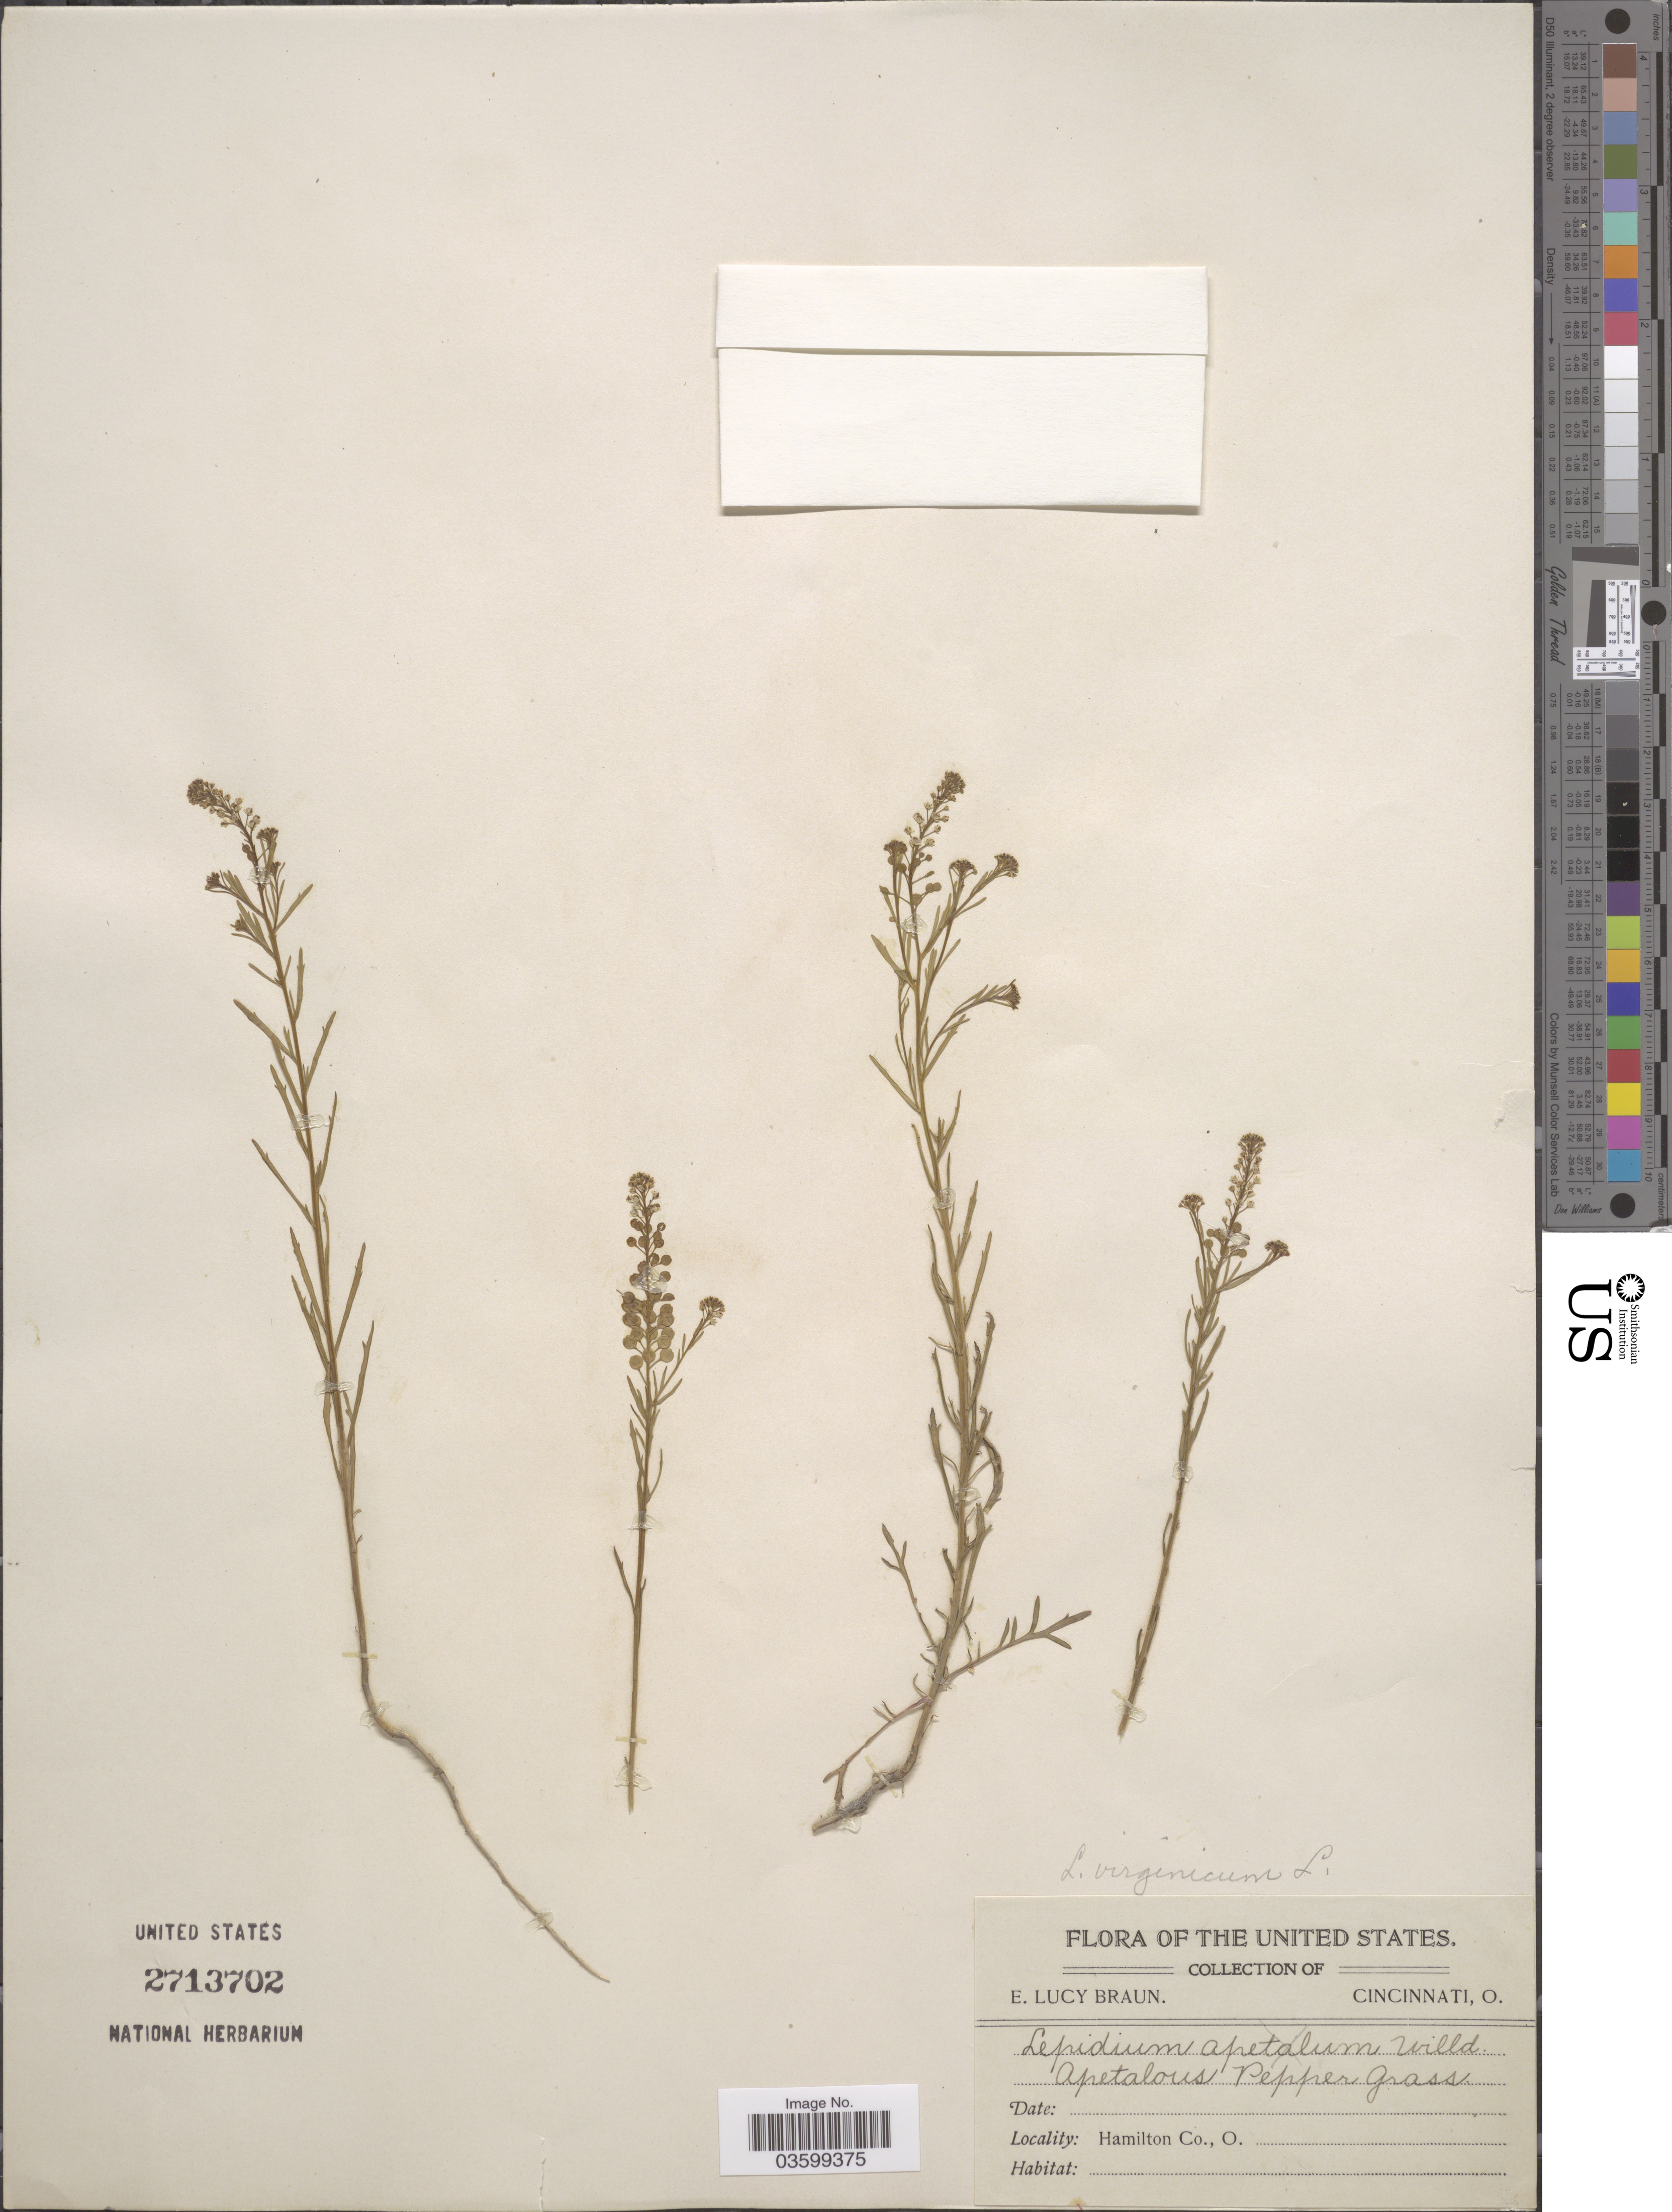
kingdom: Plantae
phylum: Tracheophyta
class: Magnoliopsida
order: Brassicales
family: Brassicaceae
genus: Lepidium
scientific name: Lepidium virginicum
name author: L.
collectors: E. L. Braun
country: United States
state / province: Ohio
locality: Hamilton Co.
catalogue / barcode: US 2713702